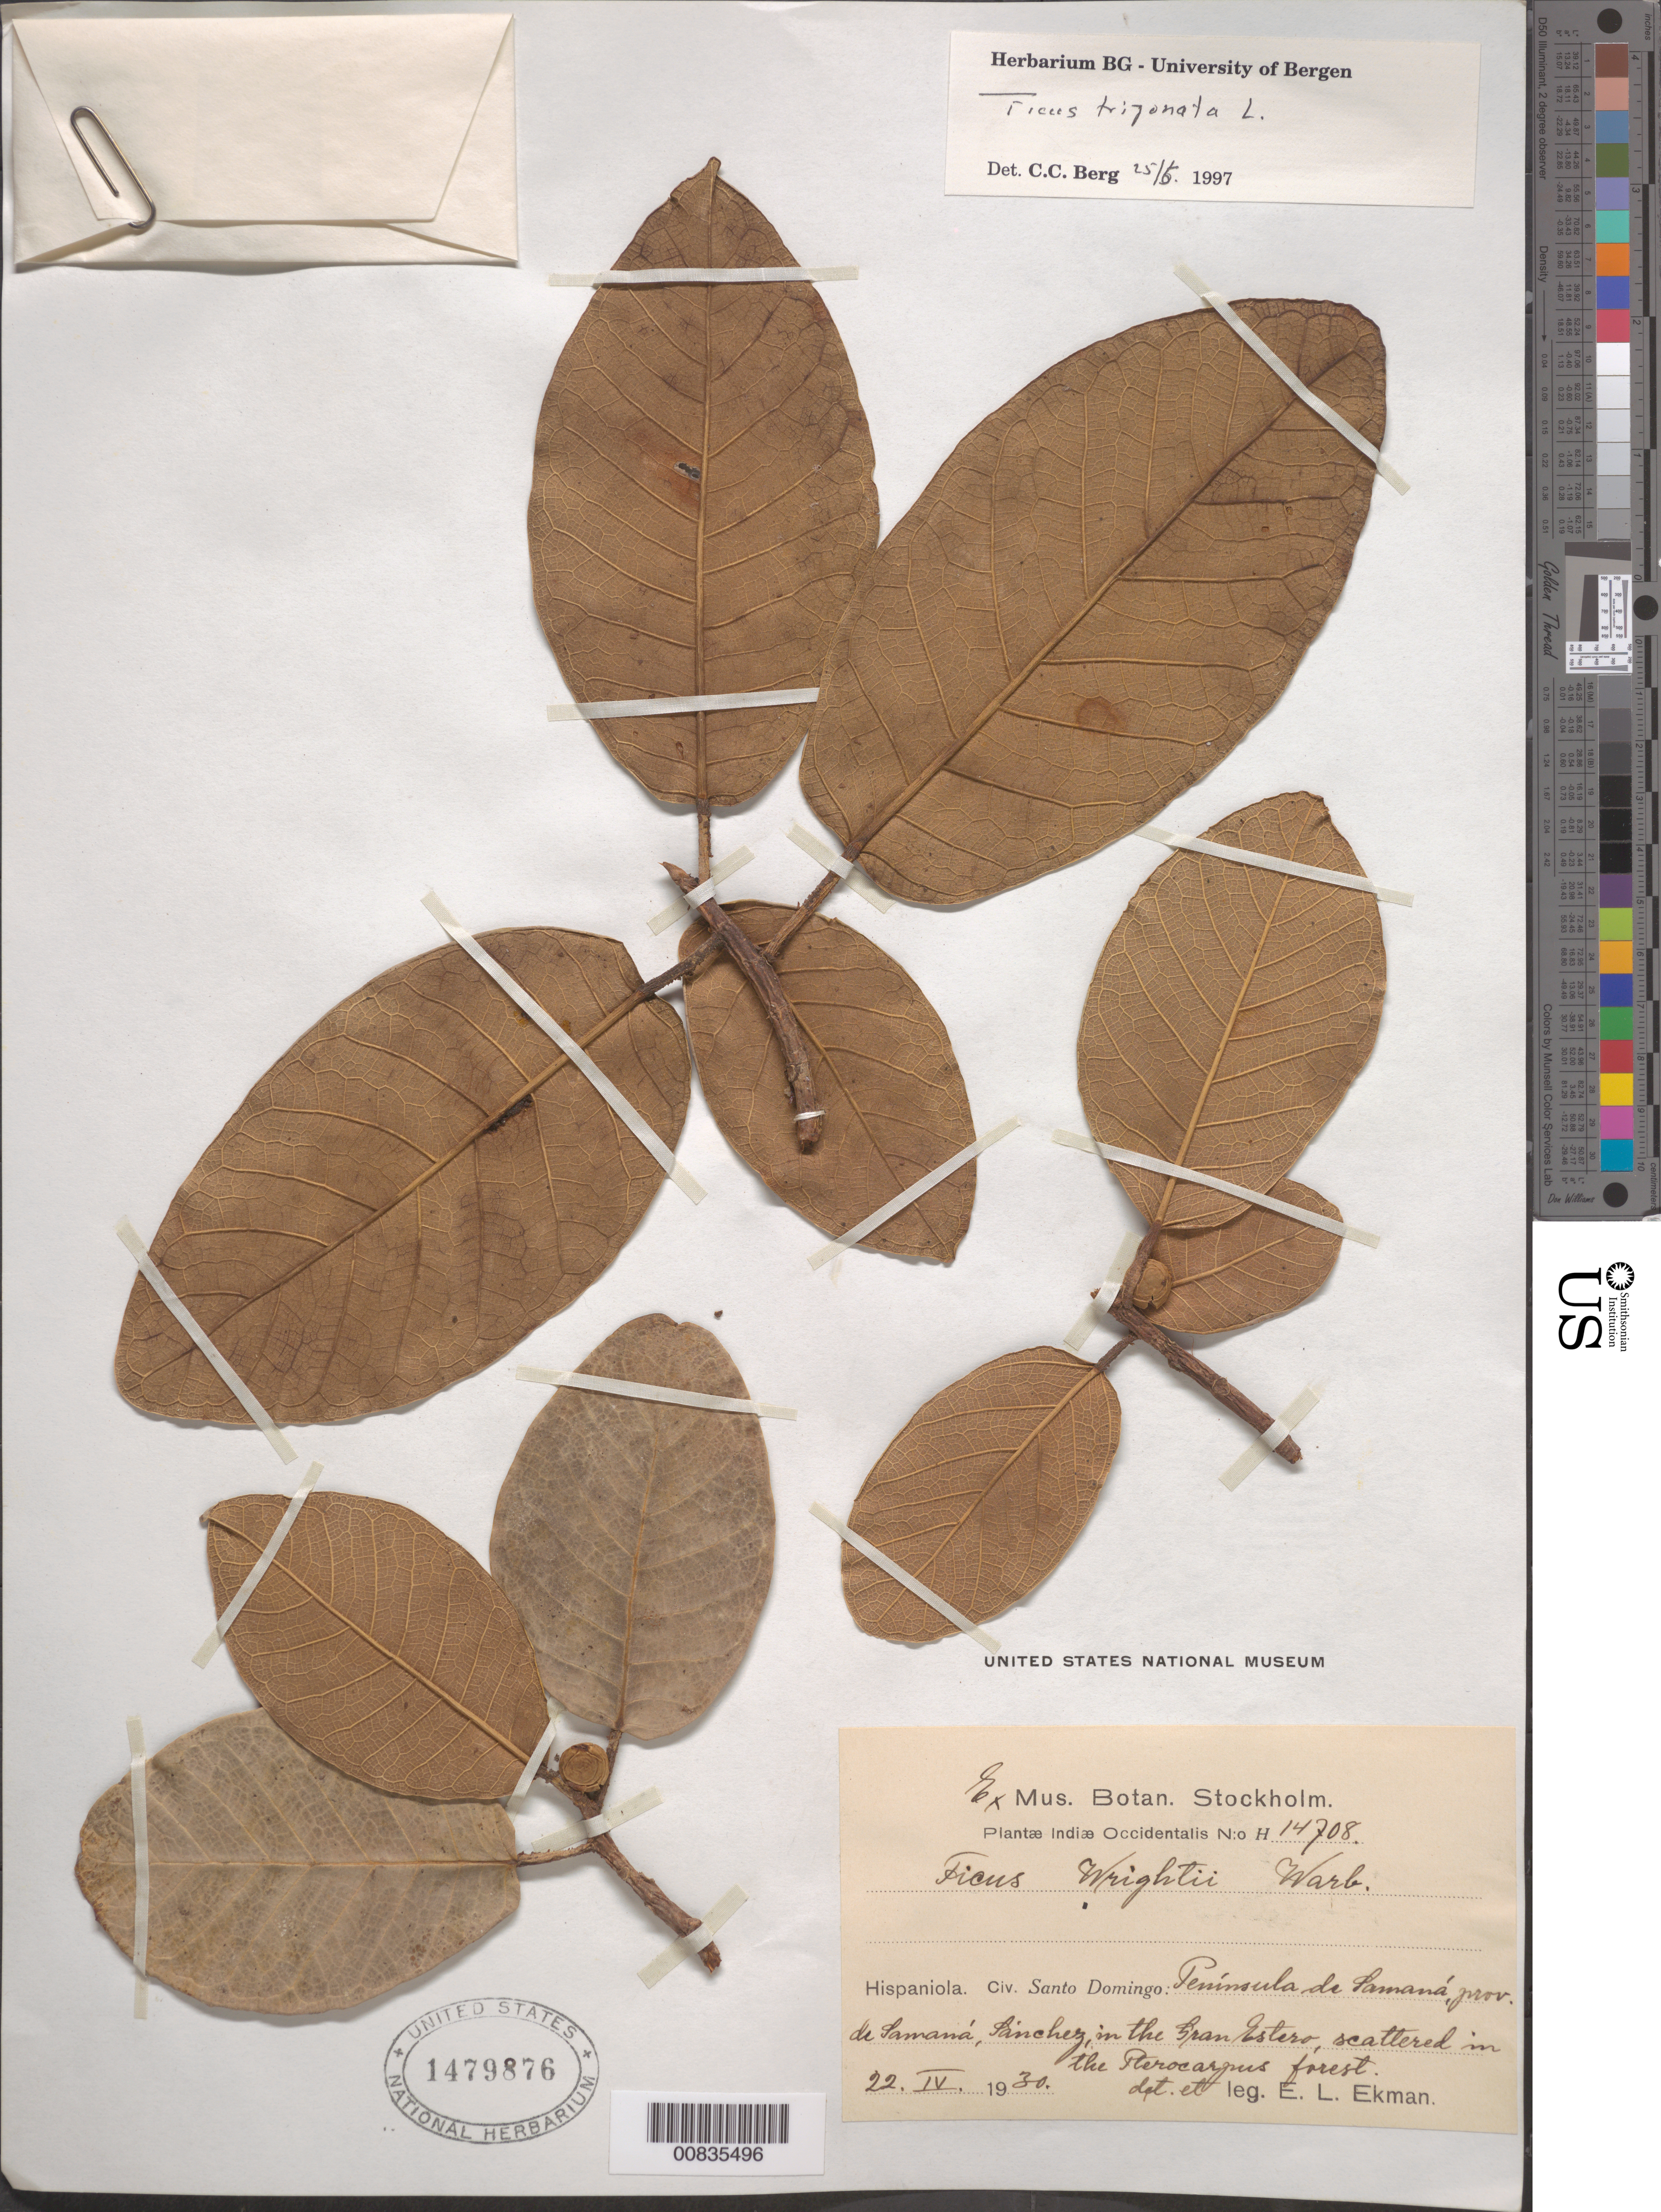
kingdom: Plantae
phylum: Tracheophyta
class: Magnoliopsida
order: Rosales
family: Moraceae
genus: Ficus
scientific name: Ficus trigonata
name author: L.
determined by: Berg, C. C.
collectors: E. L. Ekman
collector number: H 14708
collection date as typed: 22 Apr 1930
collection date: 1930-04-22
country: Dominican Republic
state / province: Samana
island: Hispaniola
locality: Península de Samaná, Sánchez, in the Gran Estero.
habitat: Scattered in the Pterocarpus forest.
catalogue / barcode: US 1479876